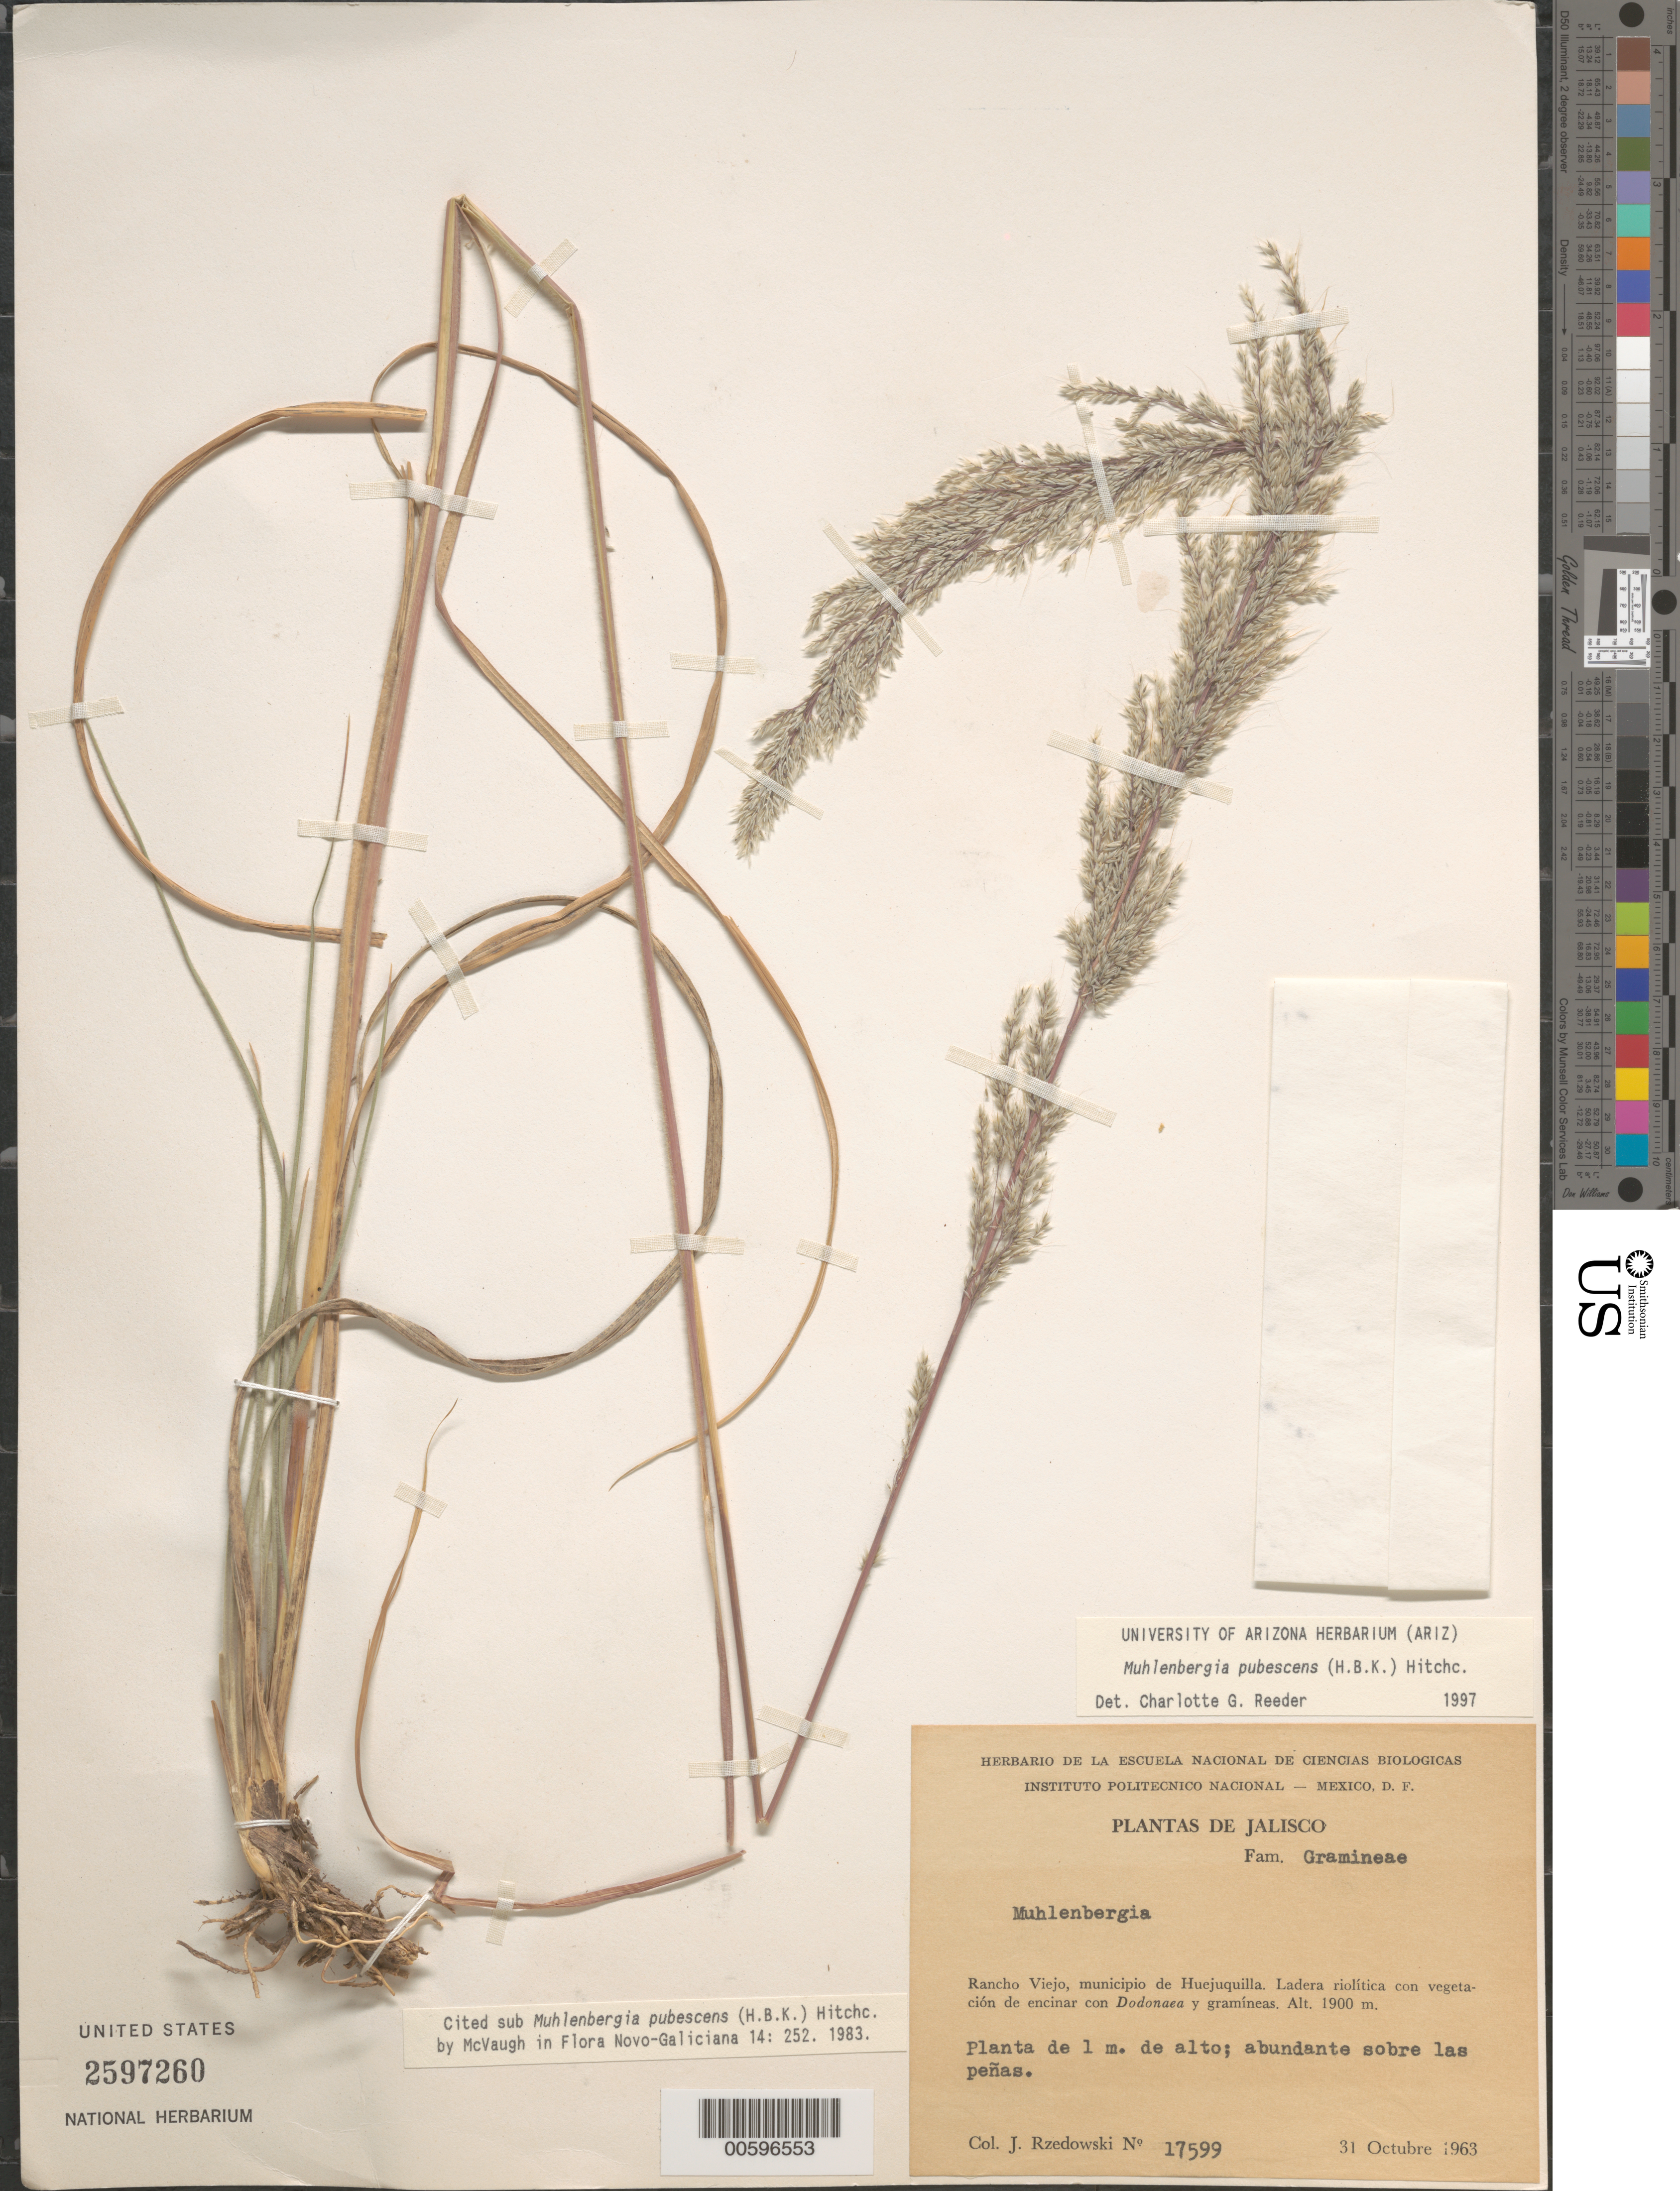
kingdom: Plantae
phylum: Tracheophyta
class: Liliopsida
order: Poales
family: Poaceae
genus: Muhlenbergia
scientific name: Muhlenbergia pubescens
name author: (Kunth) Hitchc.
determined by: Reeder, C. G., (ARIZ)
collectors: J. Rzedowski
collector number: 17599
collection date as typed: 31 Oct 1963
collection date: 1963-10-31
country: Mexico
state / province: Jalisco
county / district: Huejuquilla el Alto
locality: Rancho Viejo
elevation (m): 1900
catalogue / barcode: US 2597260